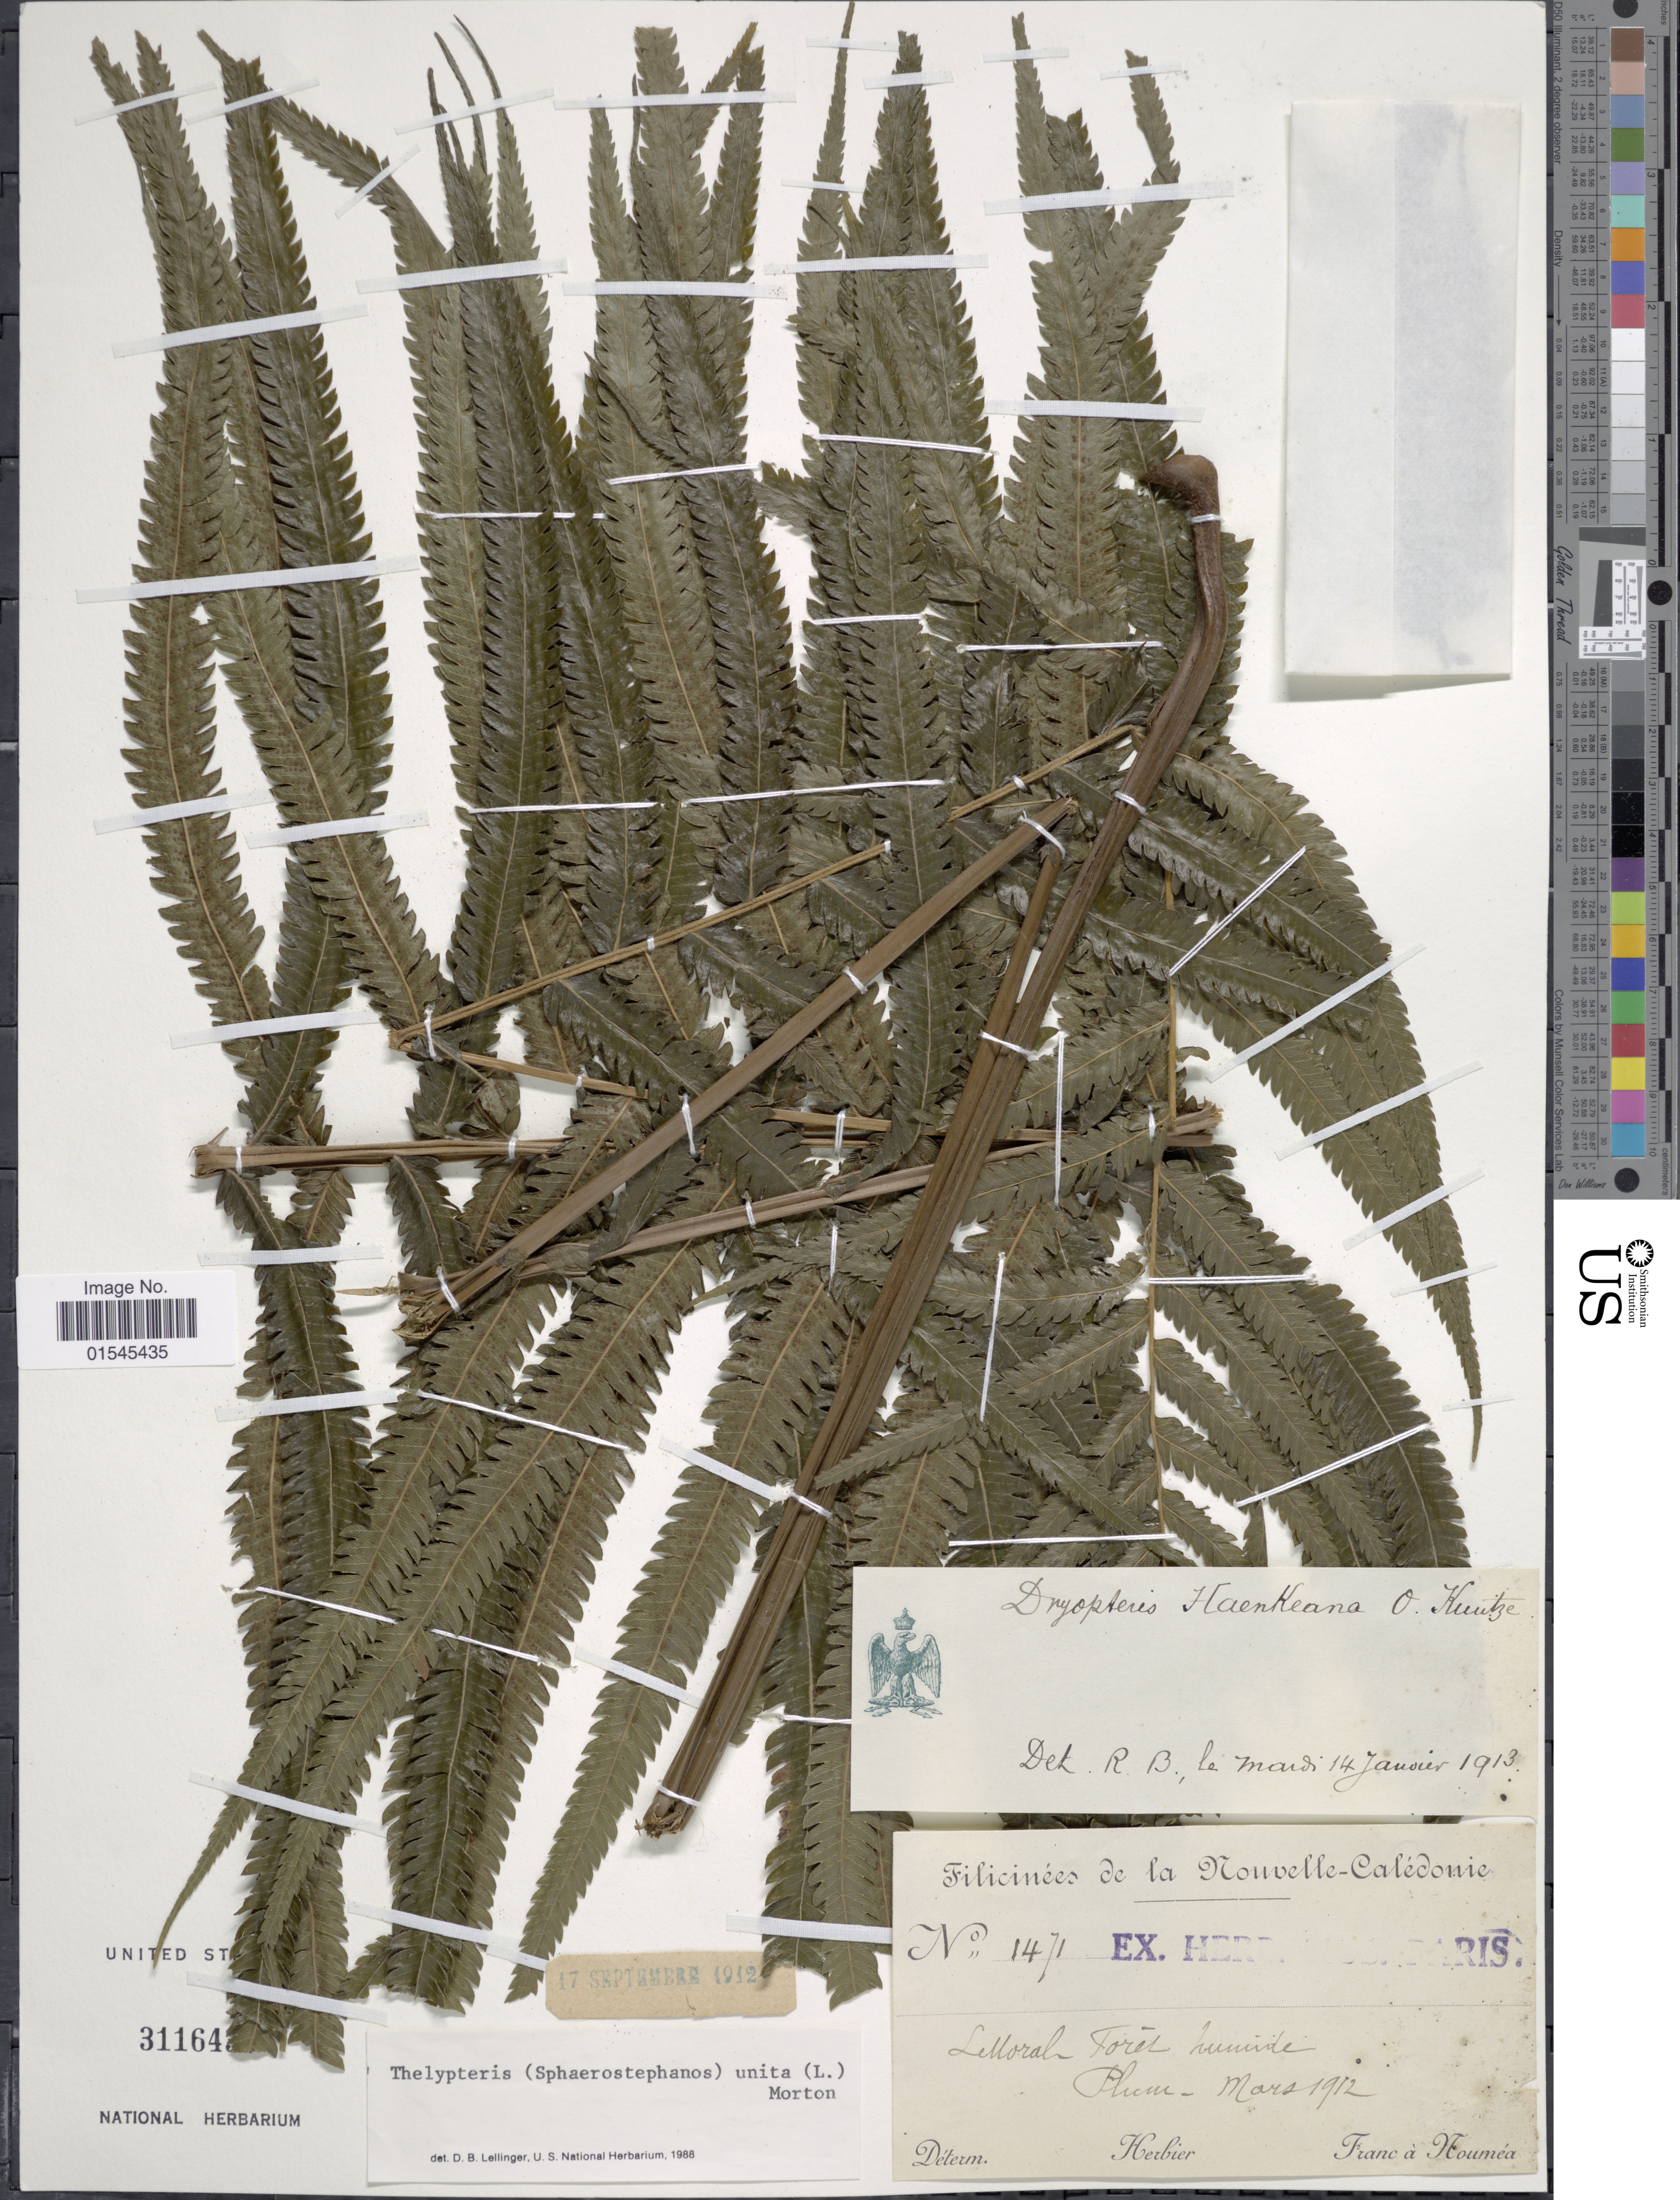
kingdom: Plantae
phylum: Tracheophyta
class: Polypodiopsida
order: Polypodiales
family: Thelypteridaceae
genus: Sphaerostephanos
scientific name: Sphaerostephanos unitus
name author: (L.) Holttum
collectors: Franc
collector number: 1471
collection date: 1912-03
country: New Caledonia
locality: Lellorah, Foret humide. Plum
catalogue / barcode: US 31164